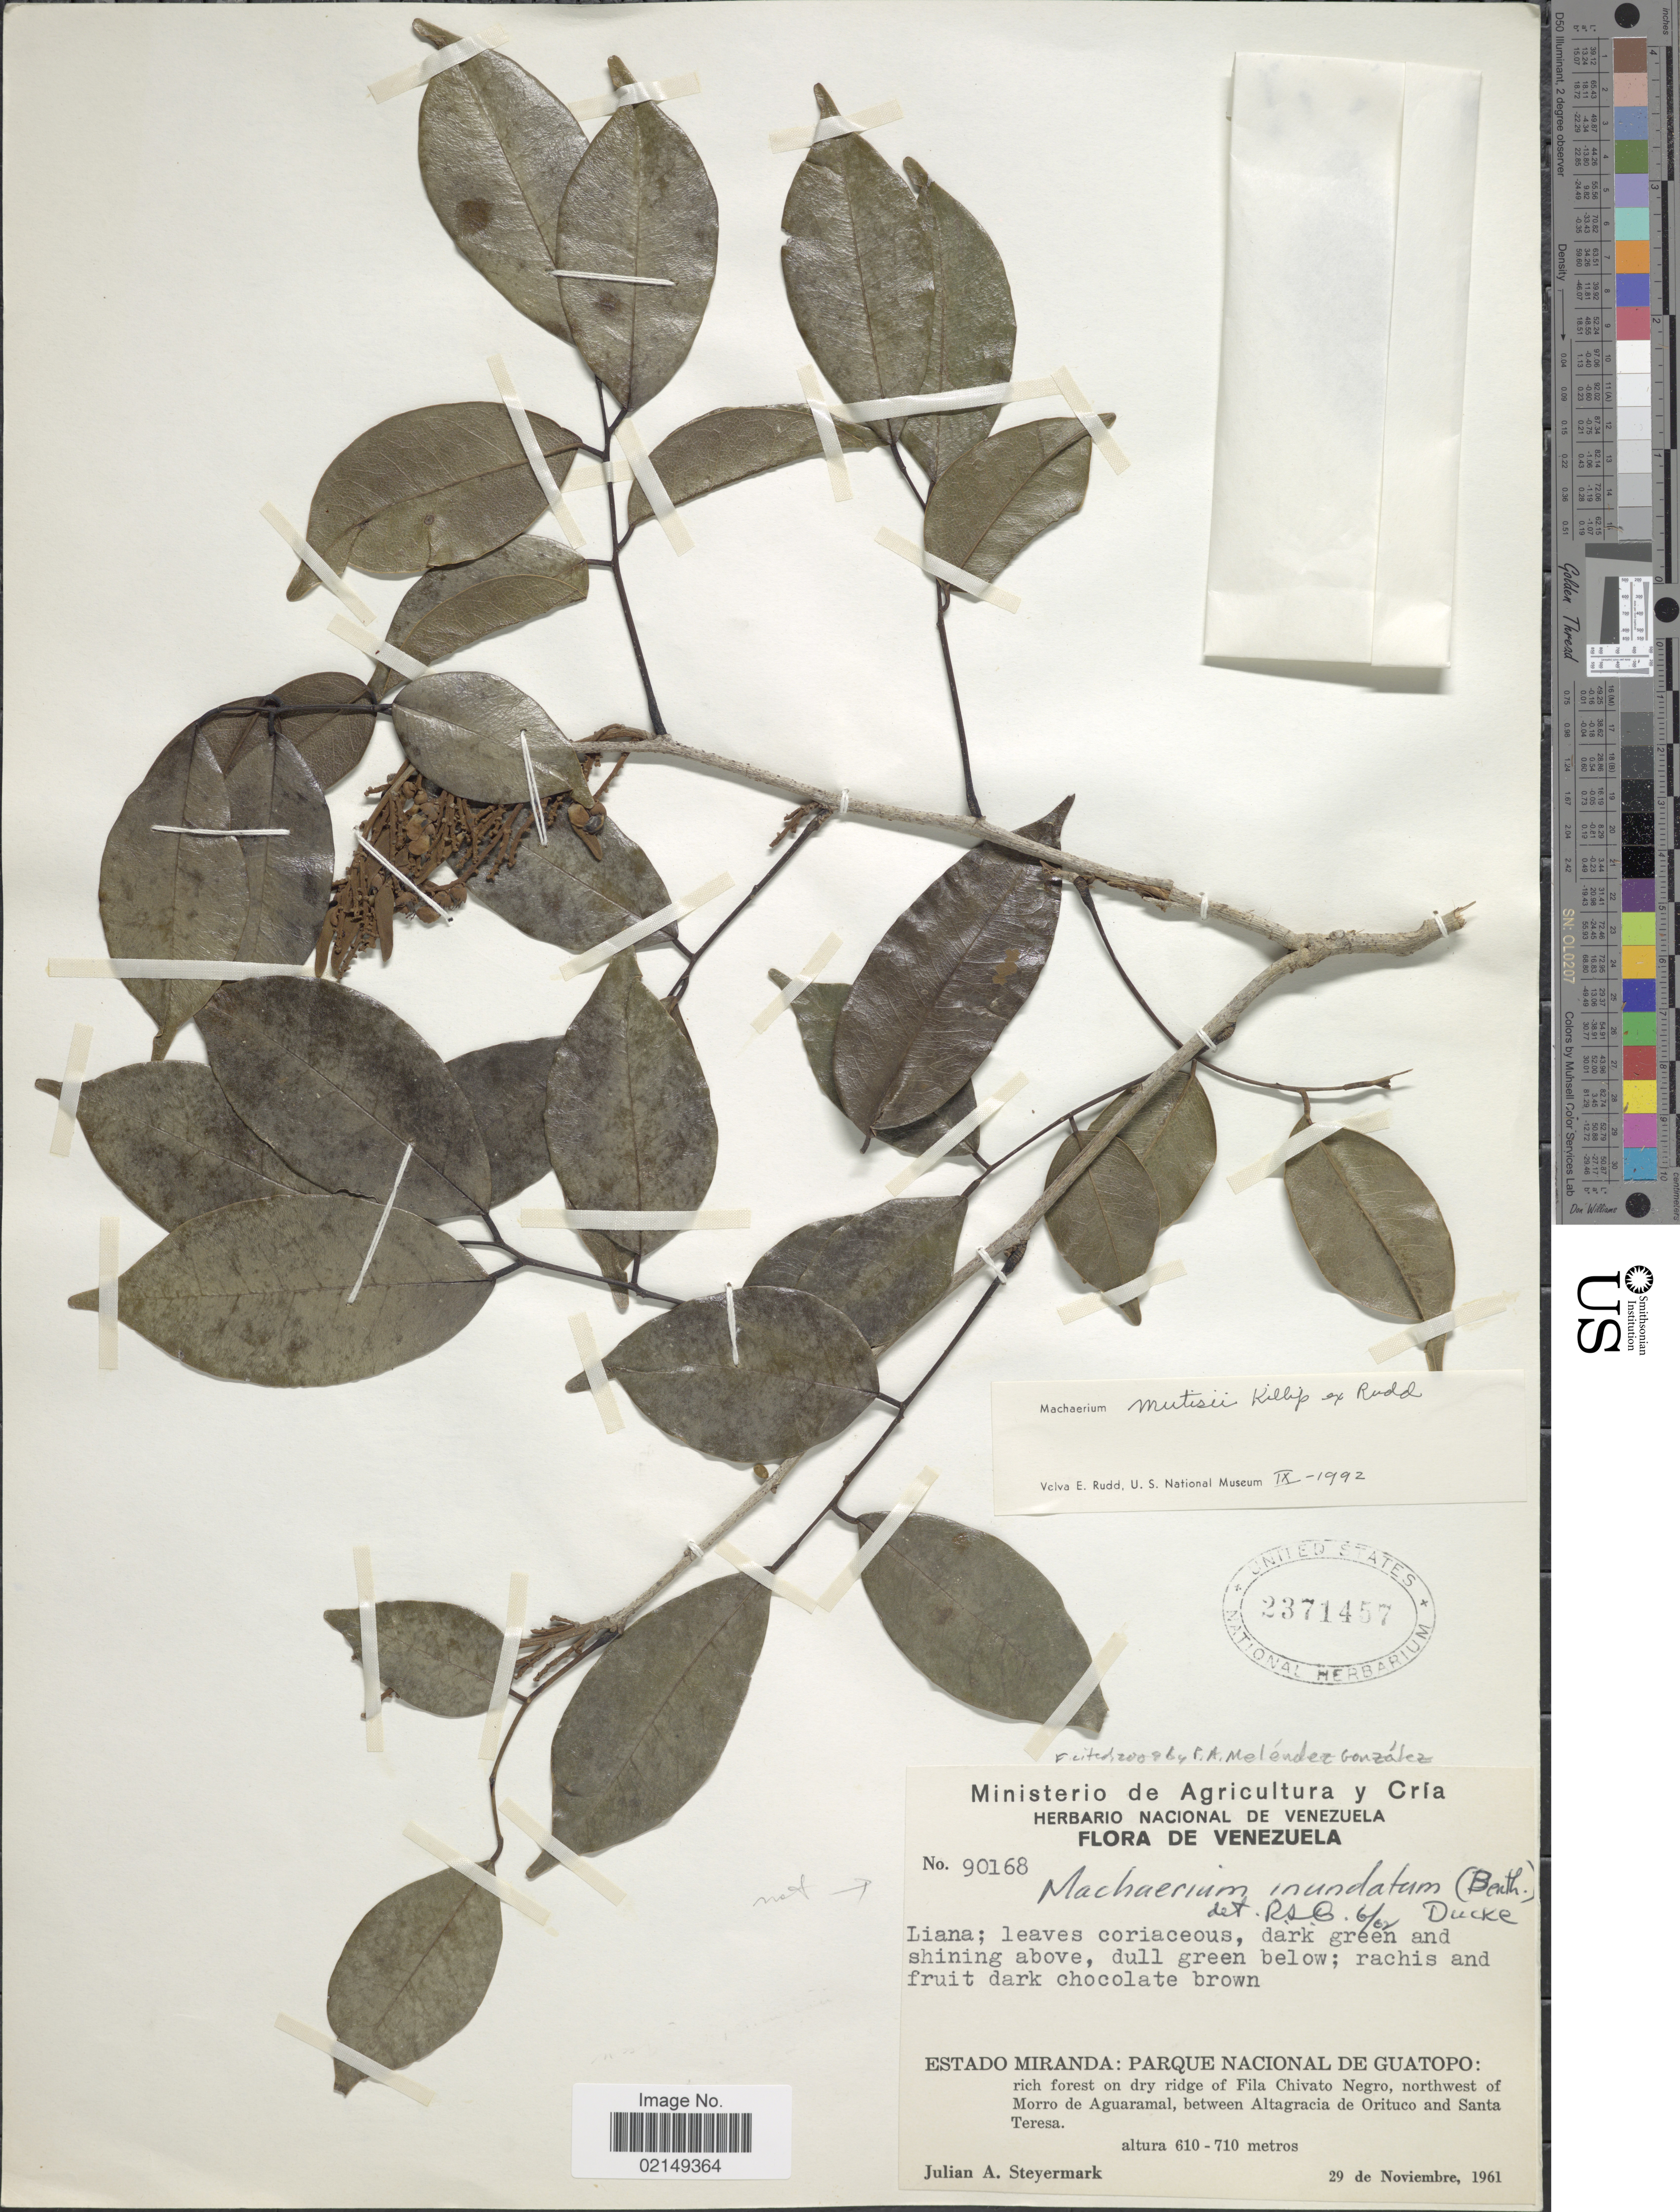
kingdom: Plantae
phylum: Tracheophyta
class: Magnoliopsida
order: Fabales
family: Fabaceae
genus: Machaerium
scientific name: Machaerium mutisii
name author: Killip ex Rudd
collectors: J. Steyermark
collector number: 90168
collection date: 1961-11-29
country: Venezuela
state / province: Miranda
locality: Parque Nacional de Guatopo. On dry ridge of Fila Chivato Negro, northwest of Morro de Aguaramal, between de Orituco and Santa Teresa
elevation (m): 610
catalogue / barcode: US 2371457